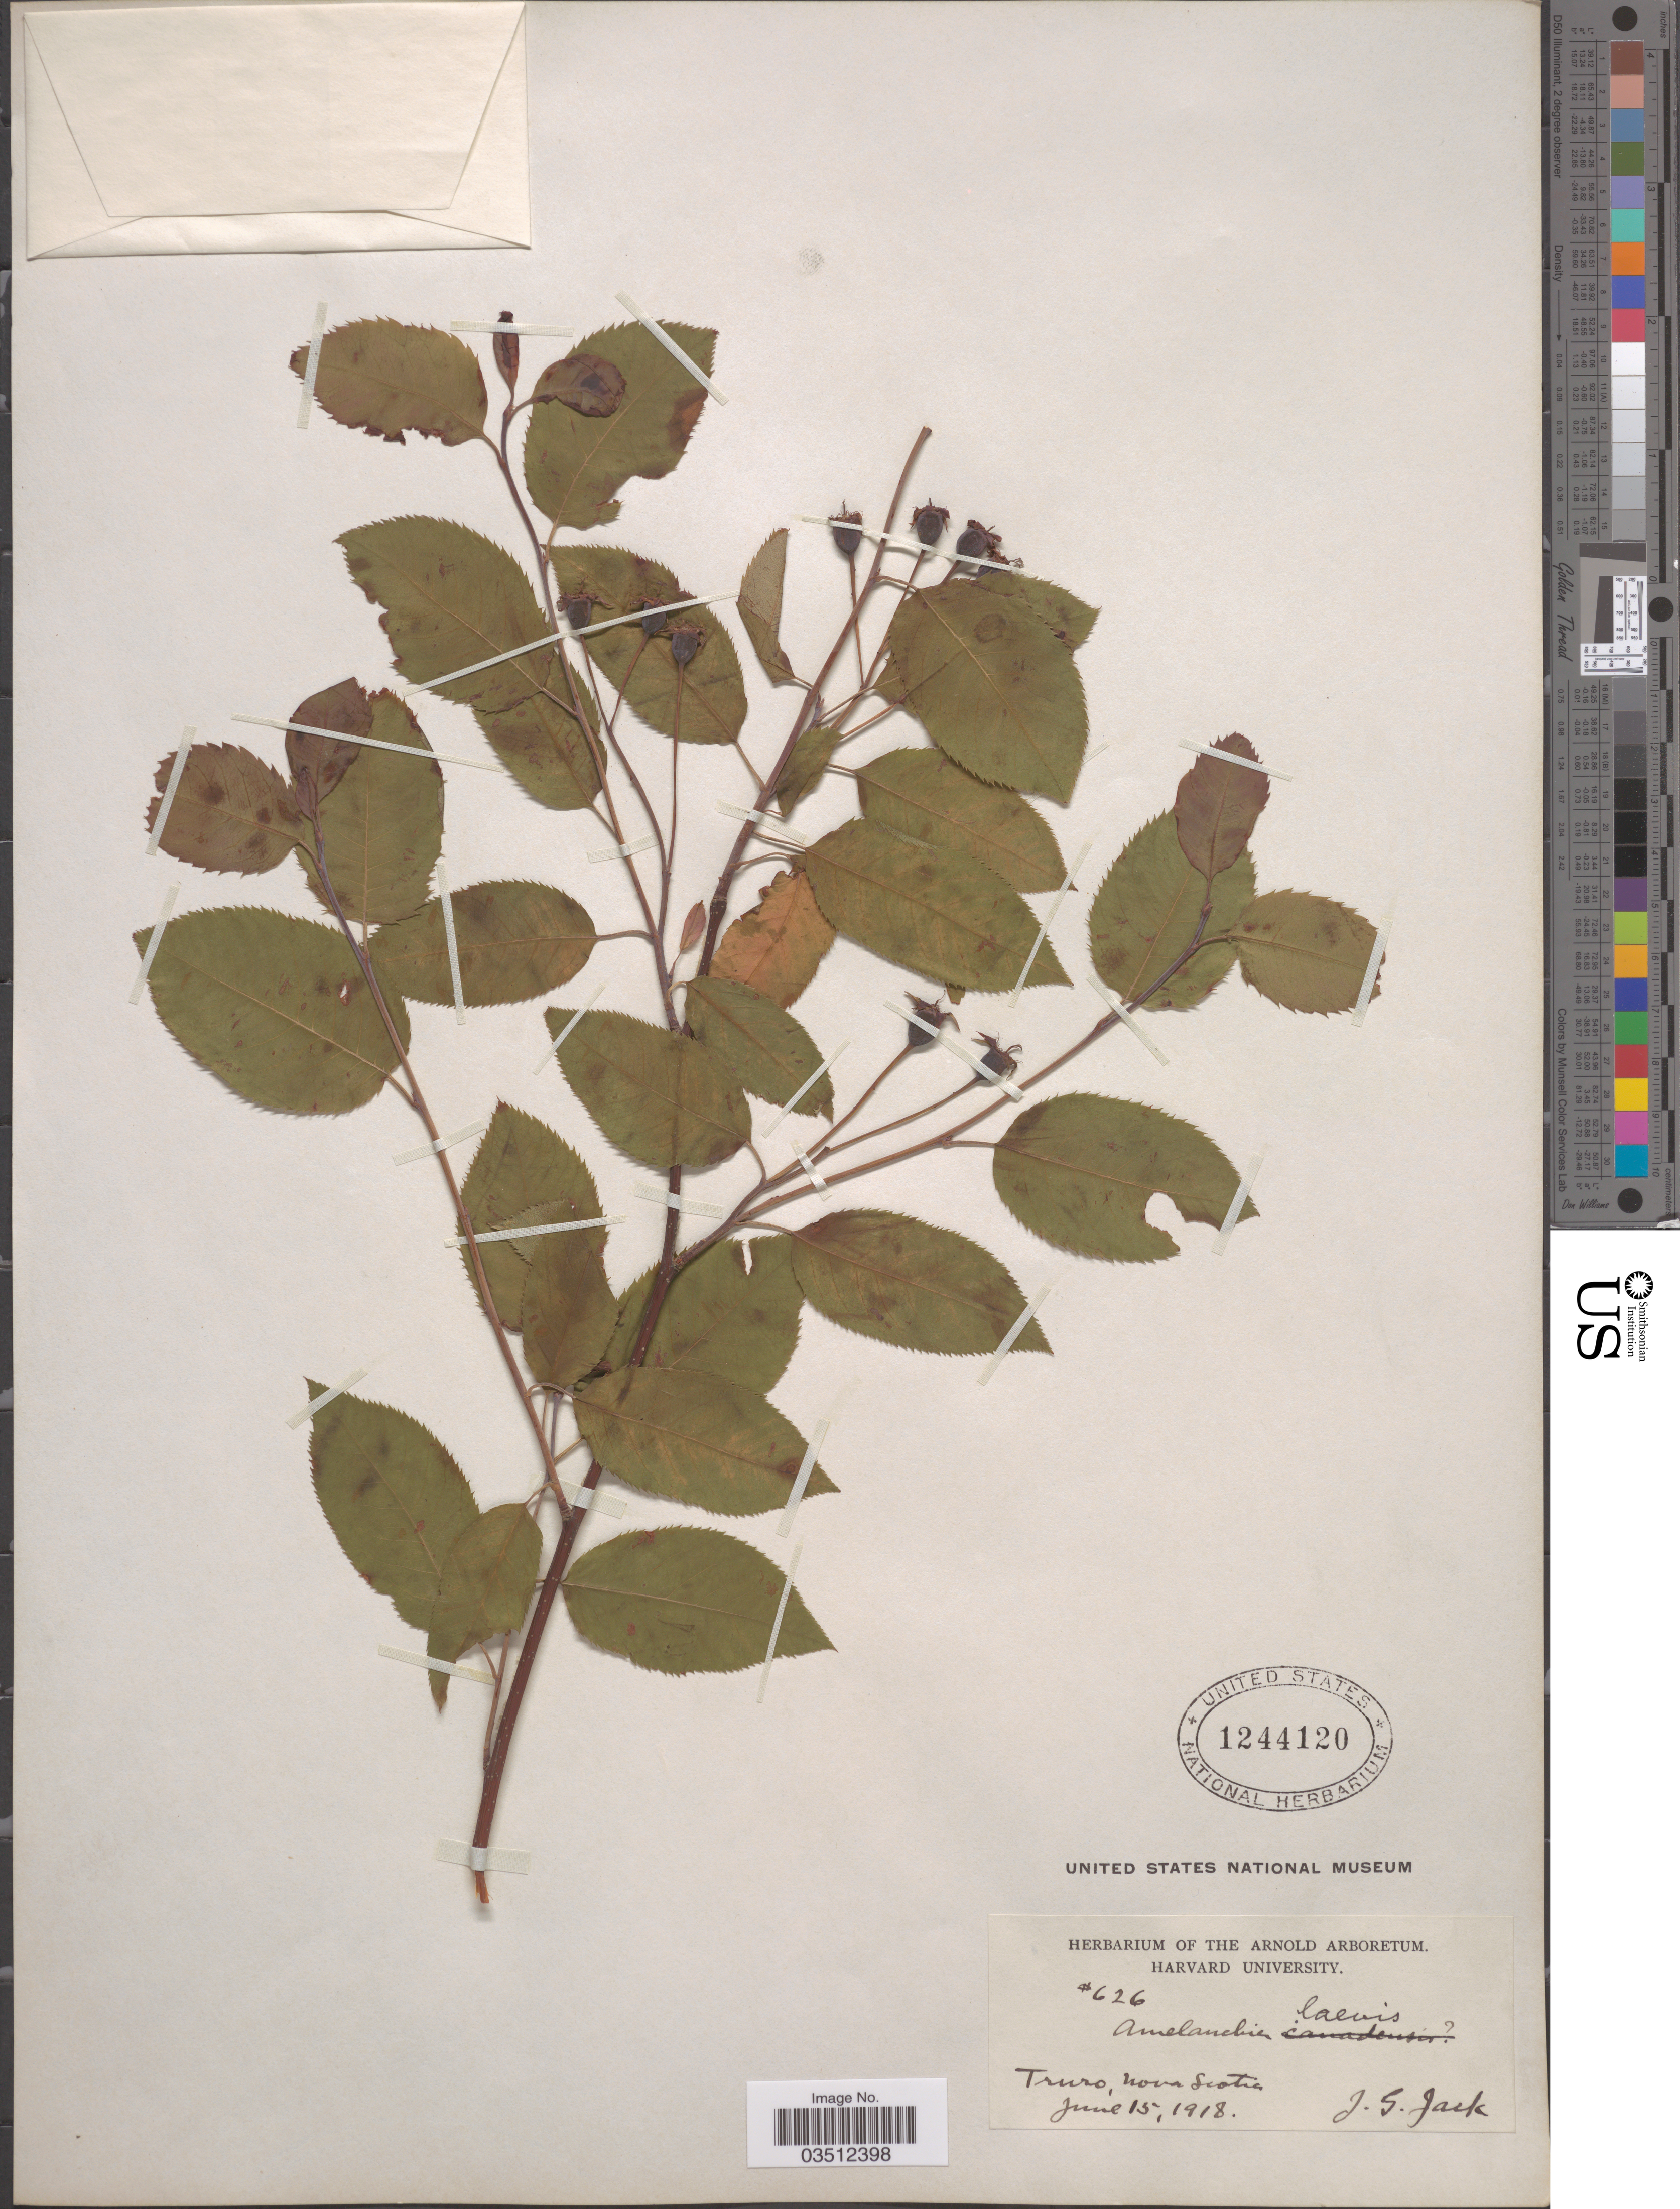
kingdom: Plantae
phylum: Tracheophyta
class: Magnoliopsida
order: Rosales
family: Rosaceae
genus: Amelanchier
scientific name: Amelanchier laevis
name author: Wiegand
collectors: J. G. Jack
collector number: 626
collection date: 1918-06-15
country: Canada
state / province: Nova Scotia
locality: Truro.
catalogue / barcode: US 1244120